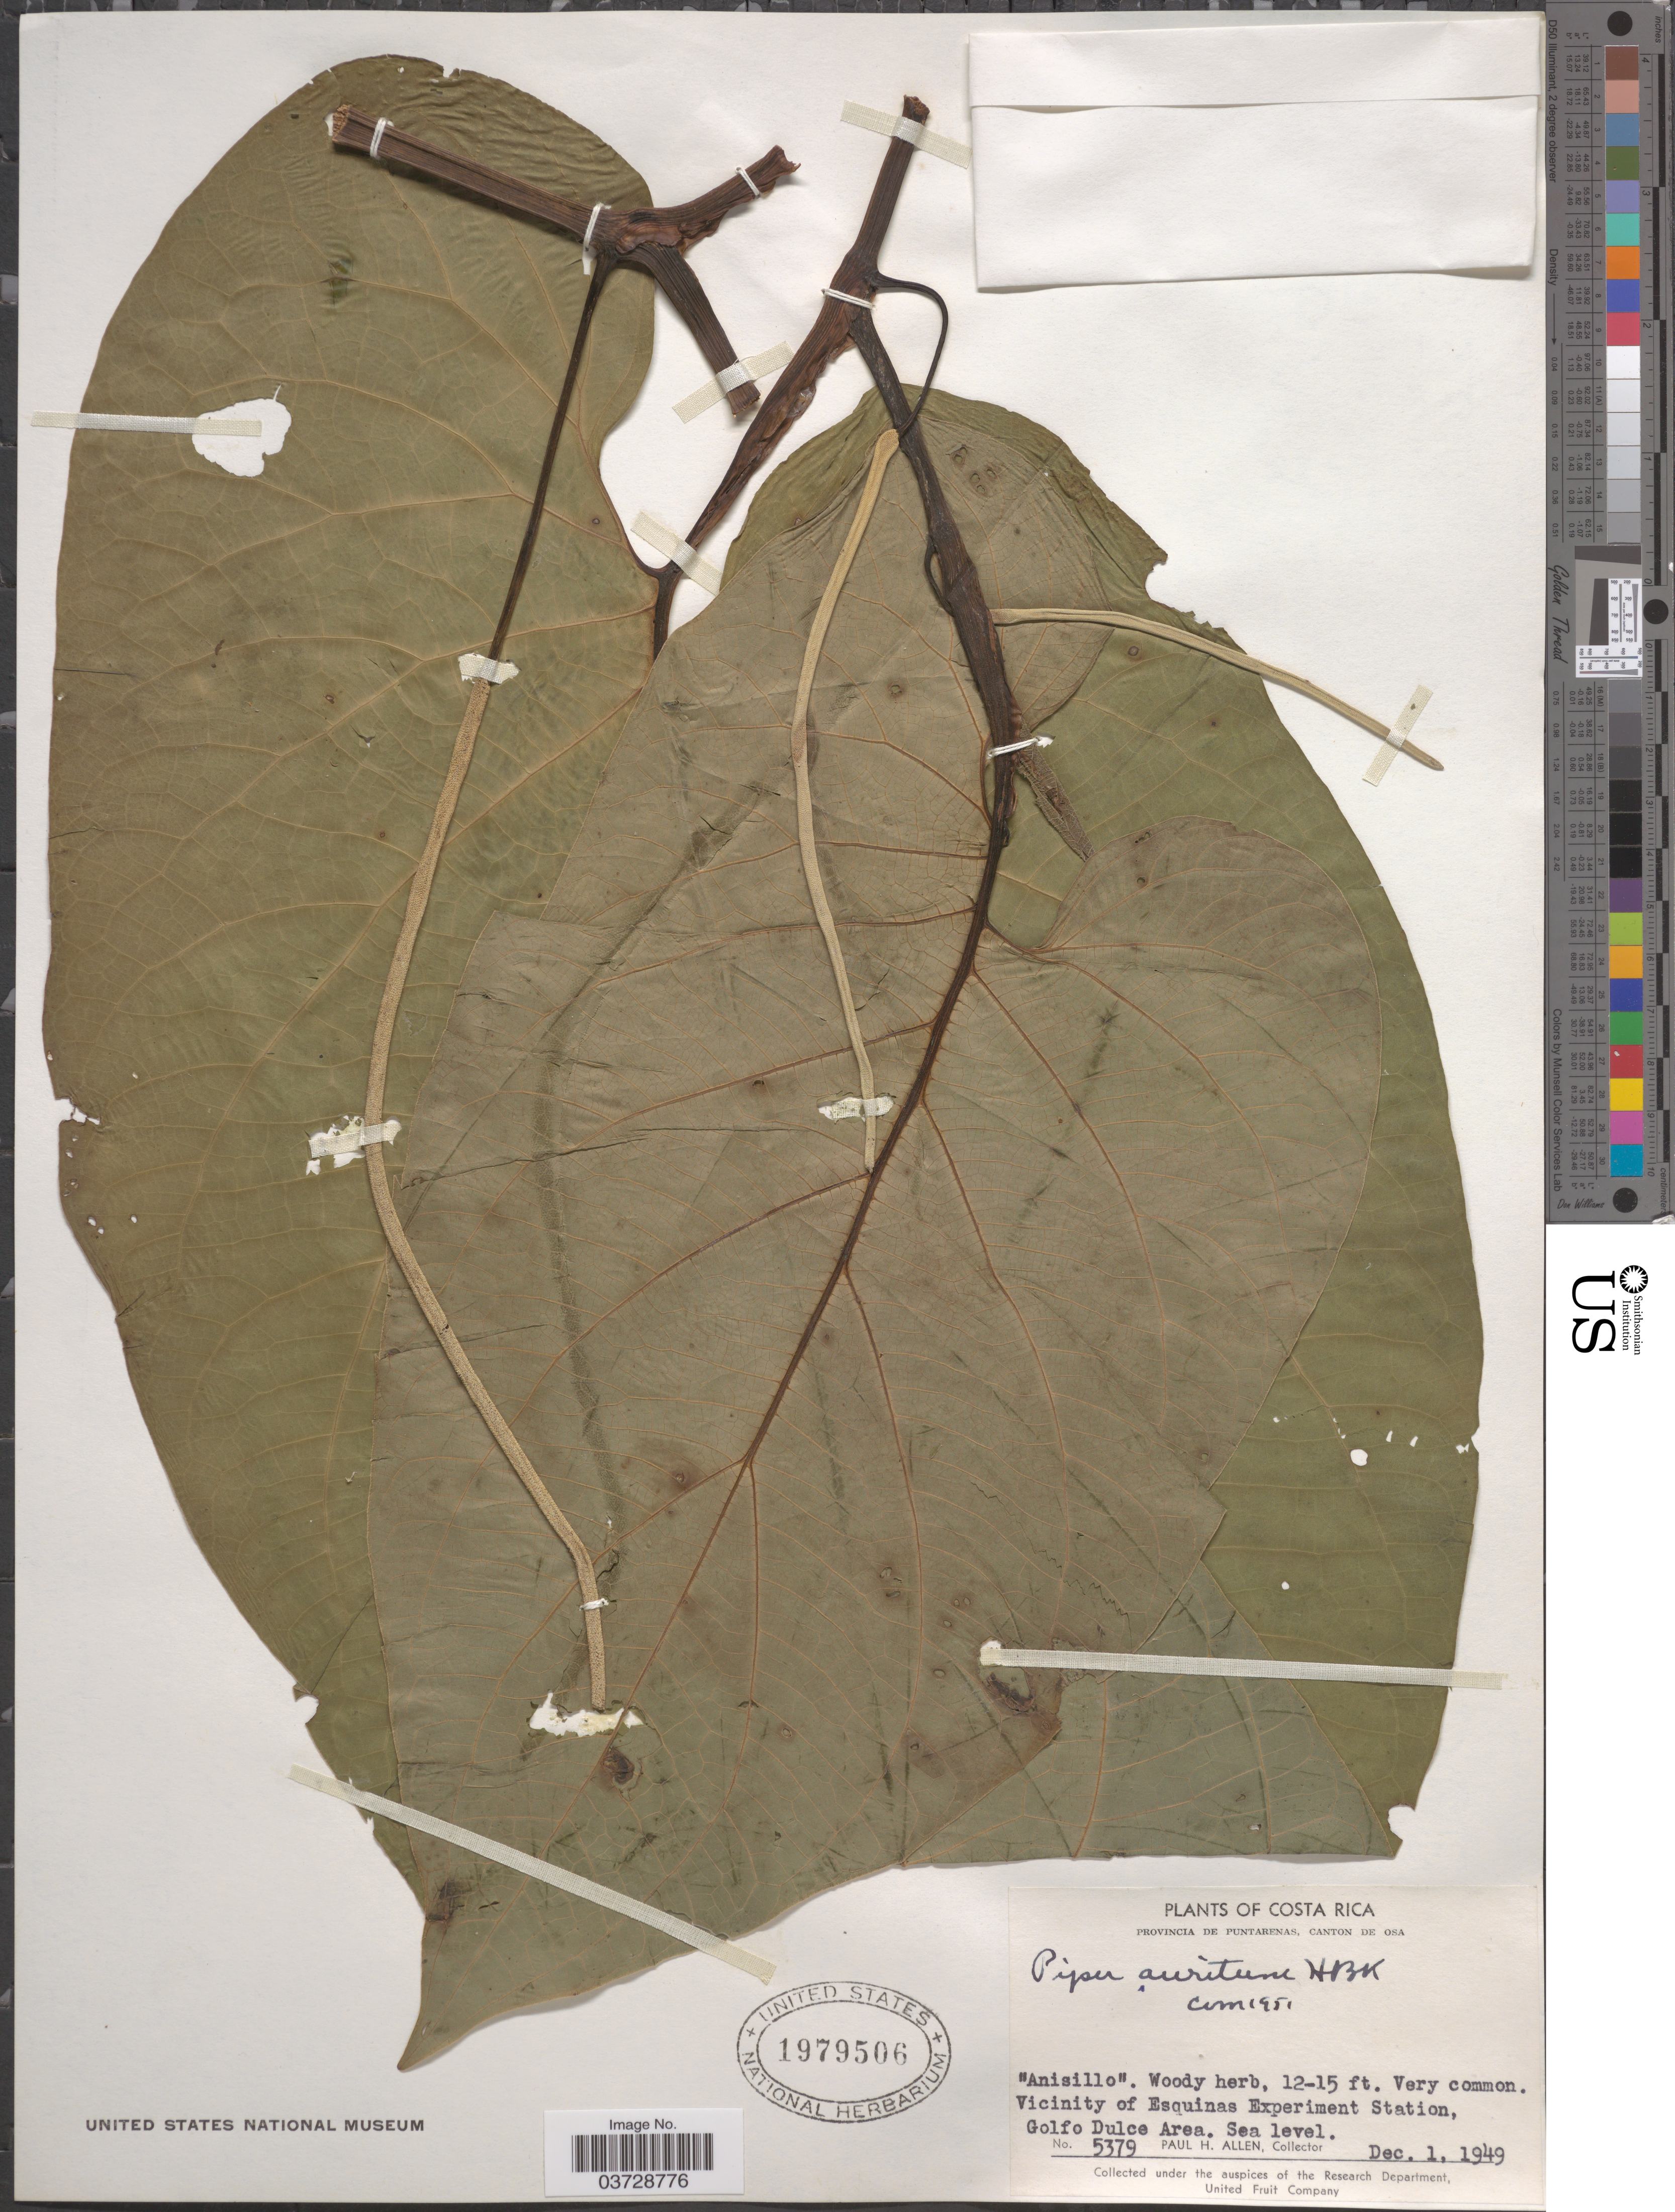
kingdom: Plantae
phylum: Tracheophyta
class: Magnoliopsida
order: Piperales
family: Piperaceae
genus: Piper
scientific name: Piper auritum var. amplifolium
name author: C. DC.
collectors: P. H. Allen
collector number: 5379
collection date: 1949-12-01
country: Costa Rica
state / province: Puntarenas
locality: Canton de Osa. Vicinity of Esquinas Experiment Station, Golfo Dulce Area.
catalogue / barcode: US 1979506